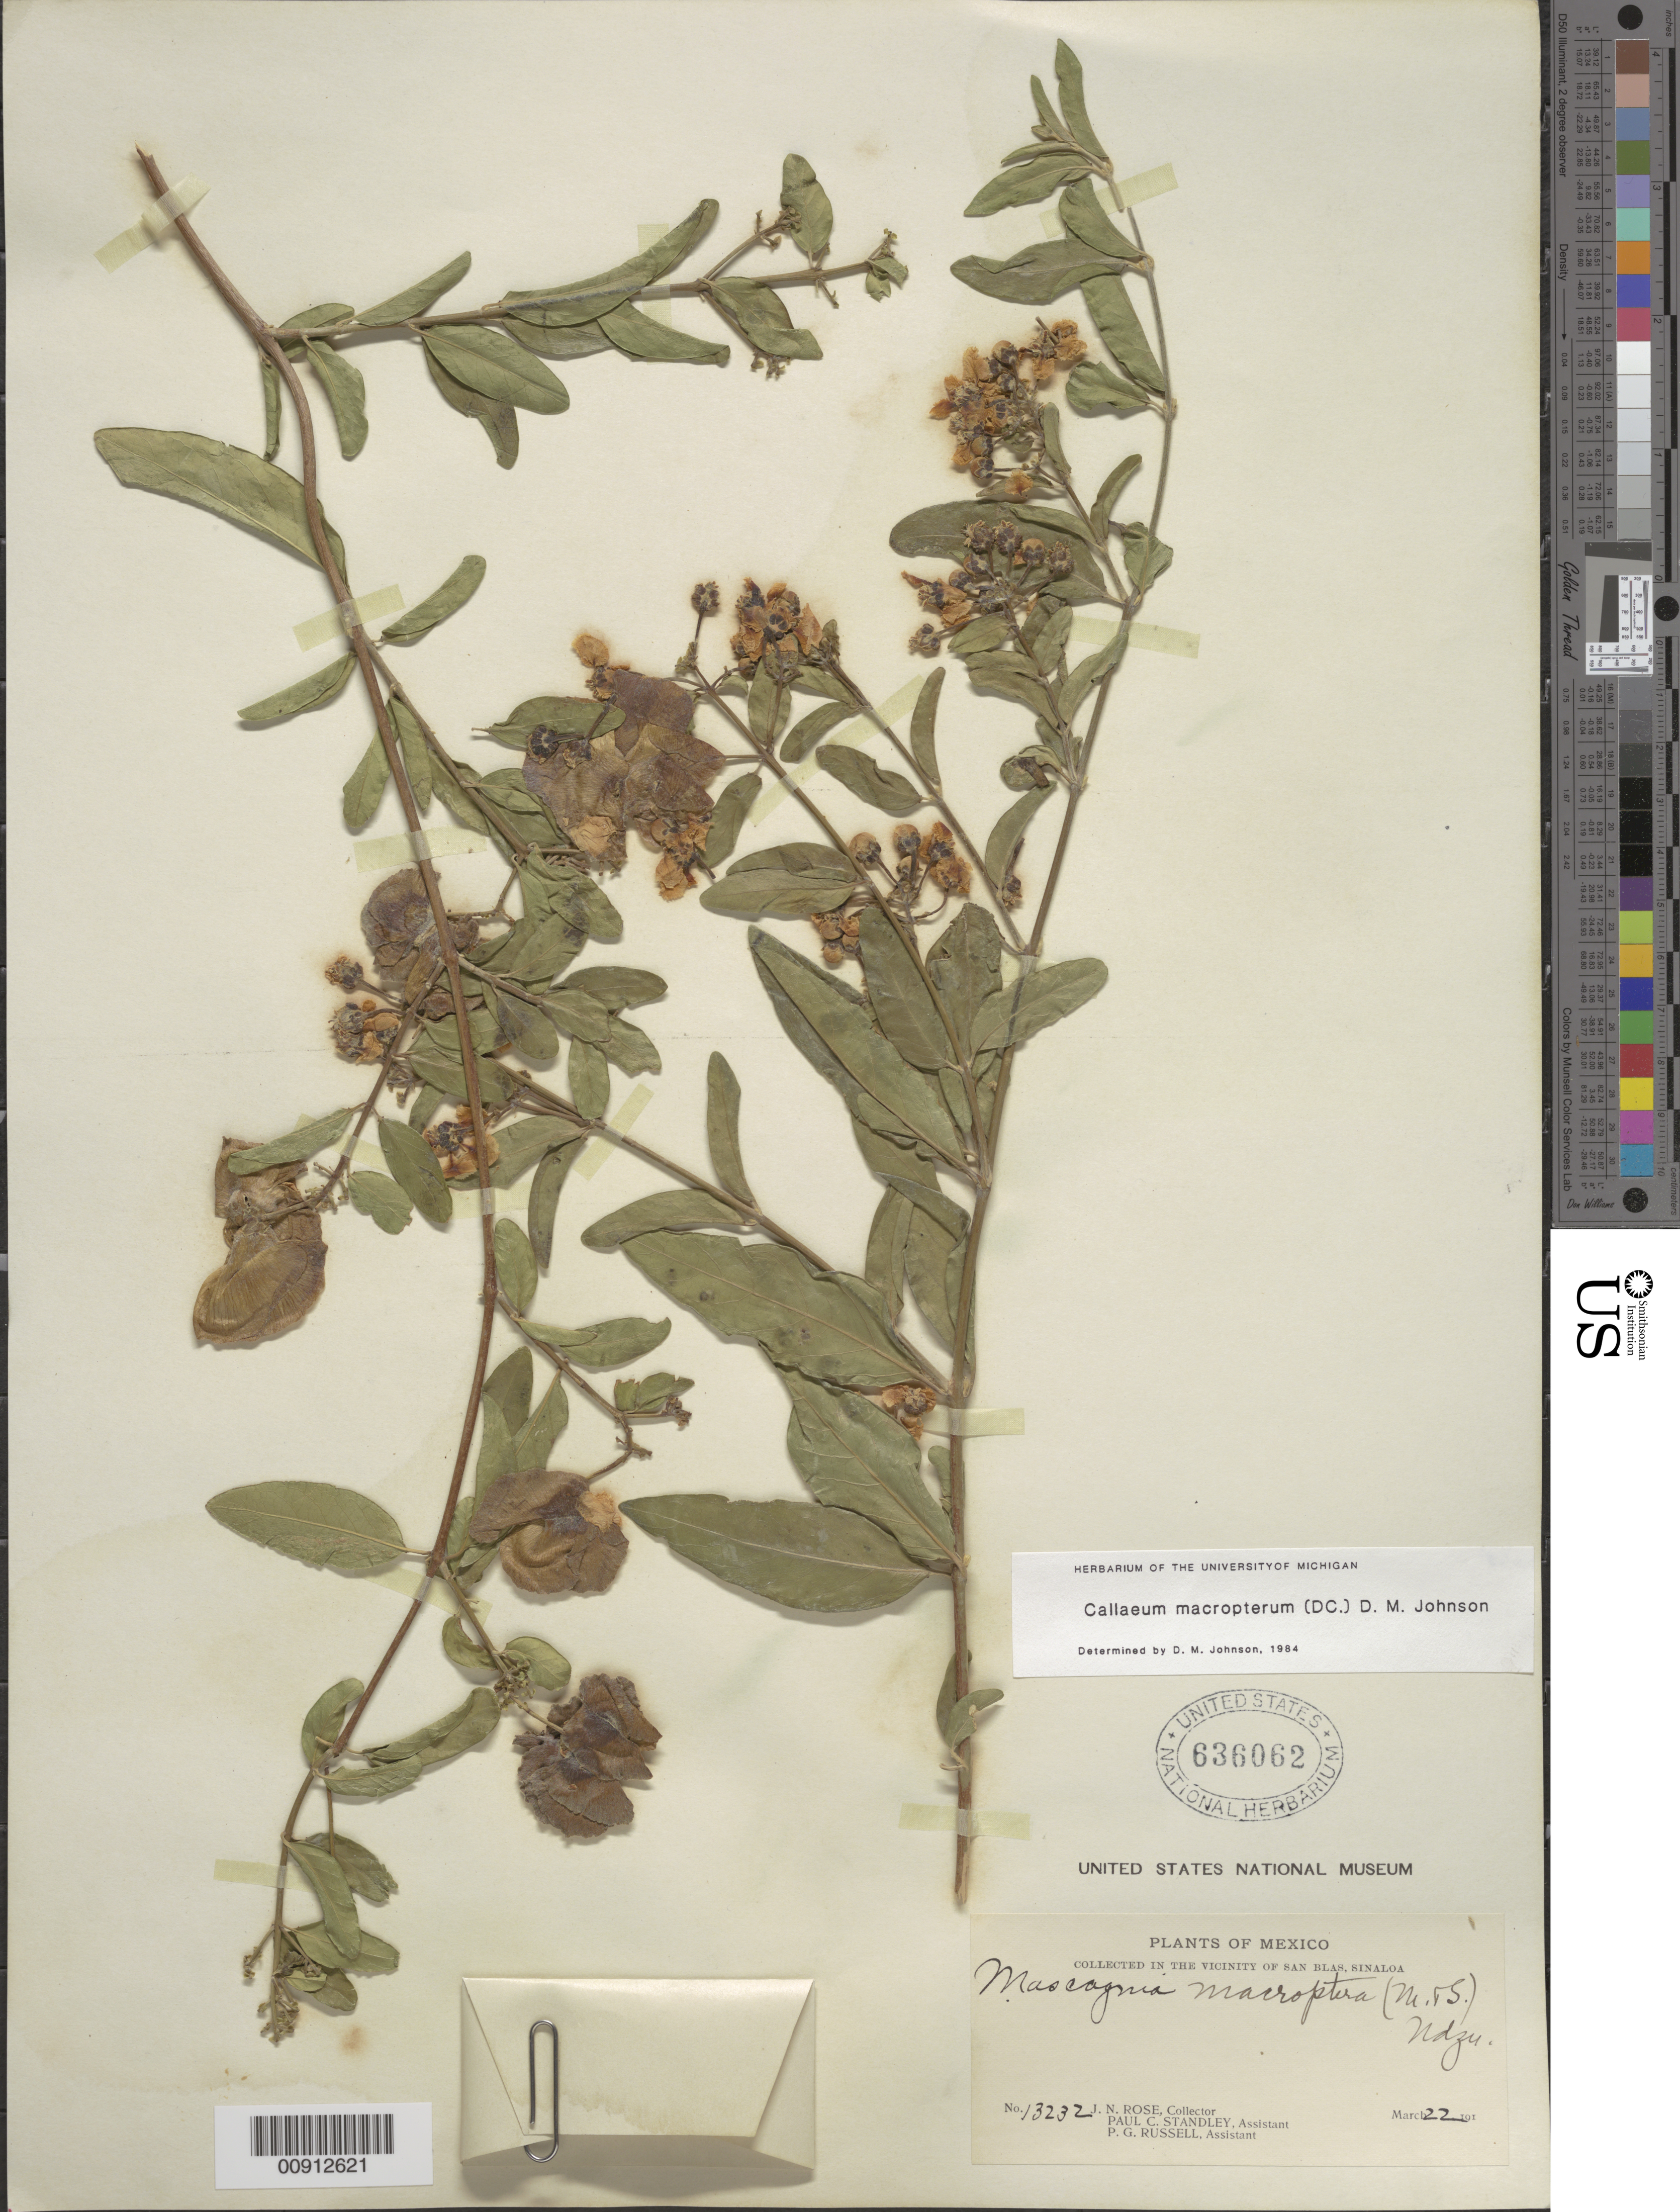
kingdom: Plantae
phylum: Tracheophyta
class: Magnoliopsida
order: Malpighiales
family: Malpighiaceae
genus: Callaeum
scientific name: Callaeum macropterum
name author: (Moc. & Sessé ex DC.) D.M. Johnson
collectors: J. N. Rose, P. C. Standley & P. G. Russell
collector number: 13232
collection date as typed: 22 Mar 191-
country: Mexico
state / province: Sinaloa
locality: Vicinity of San Blas, Sinaloa.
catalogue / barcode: US 636062